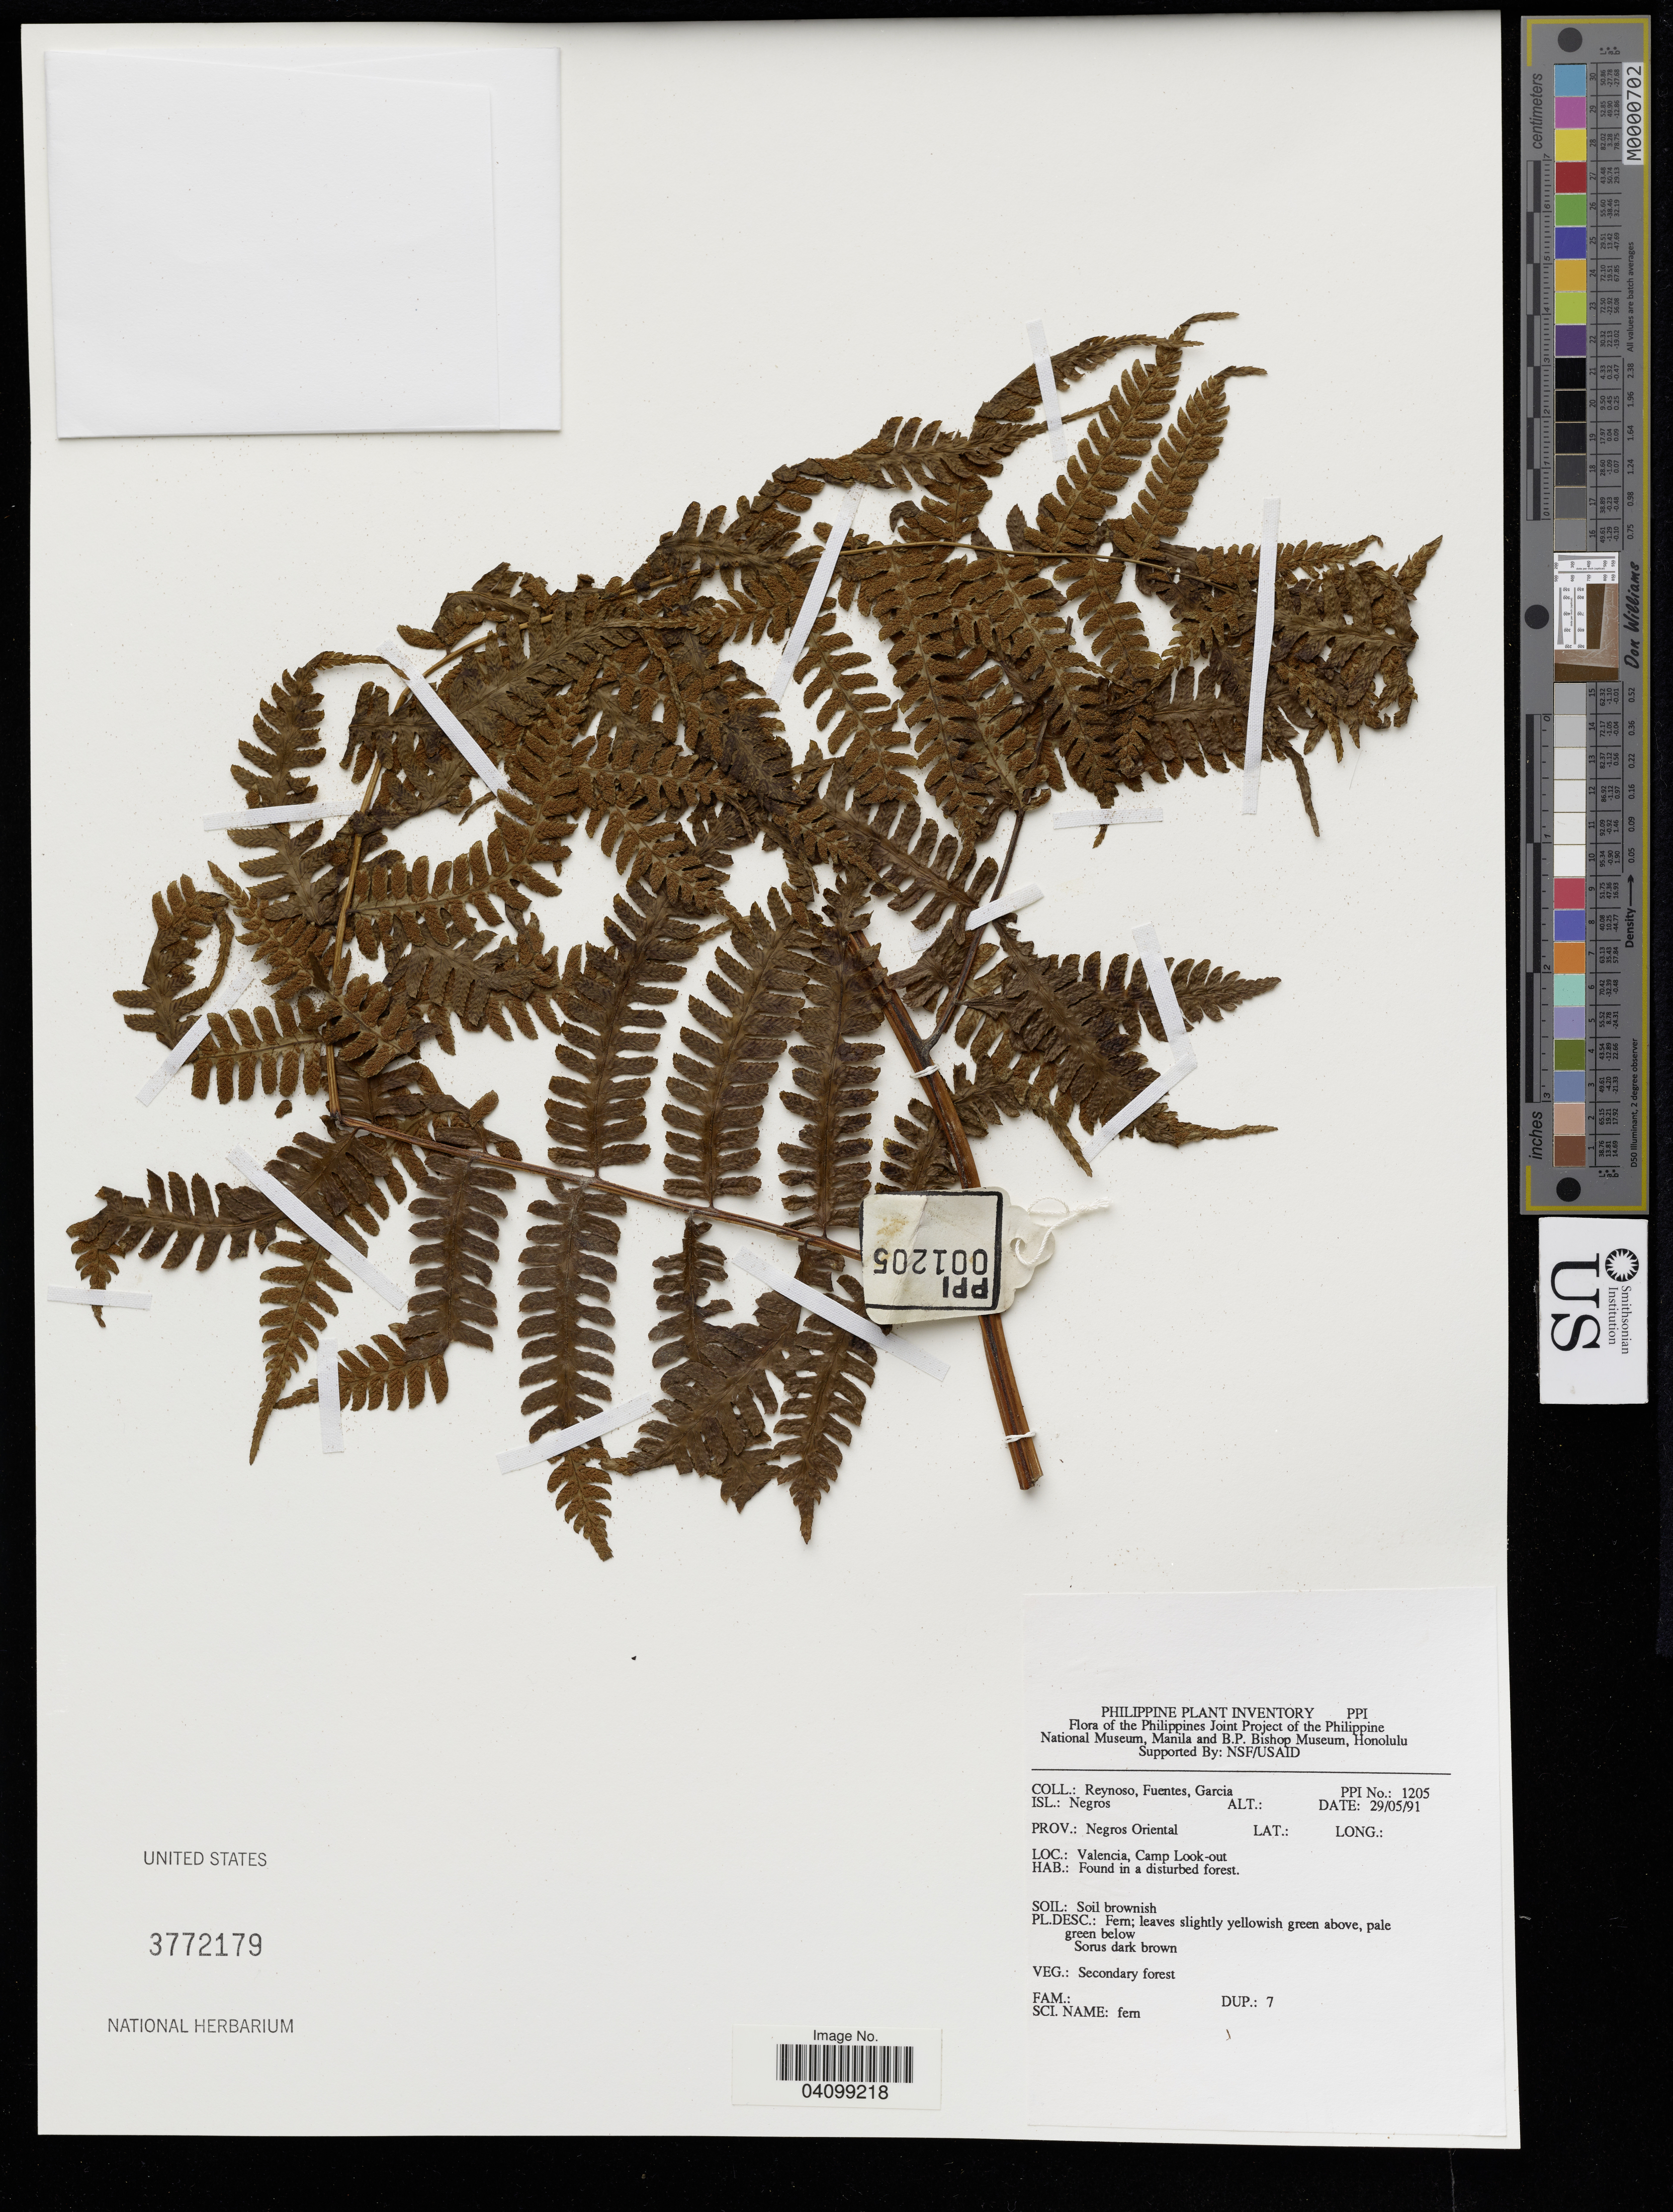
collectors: E. Reynoso, -. Fuentes & H. Garcia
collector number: PPI No.: 1205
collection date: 1991-05-29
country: Philippines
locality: Isl.: Negros, Prov.: Negros Oriental. Valencia, Camp Look-out.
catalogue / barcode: US 3772179